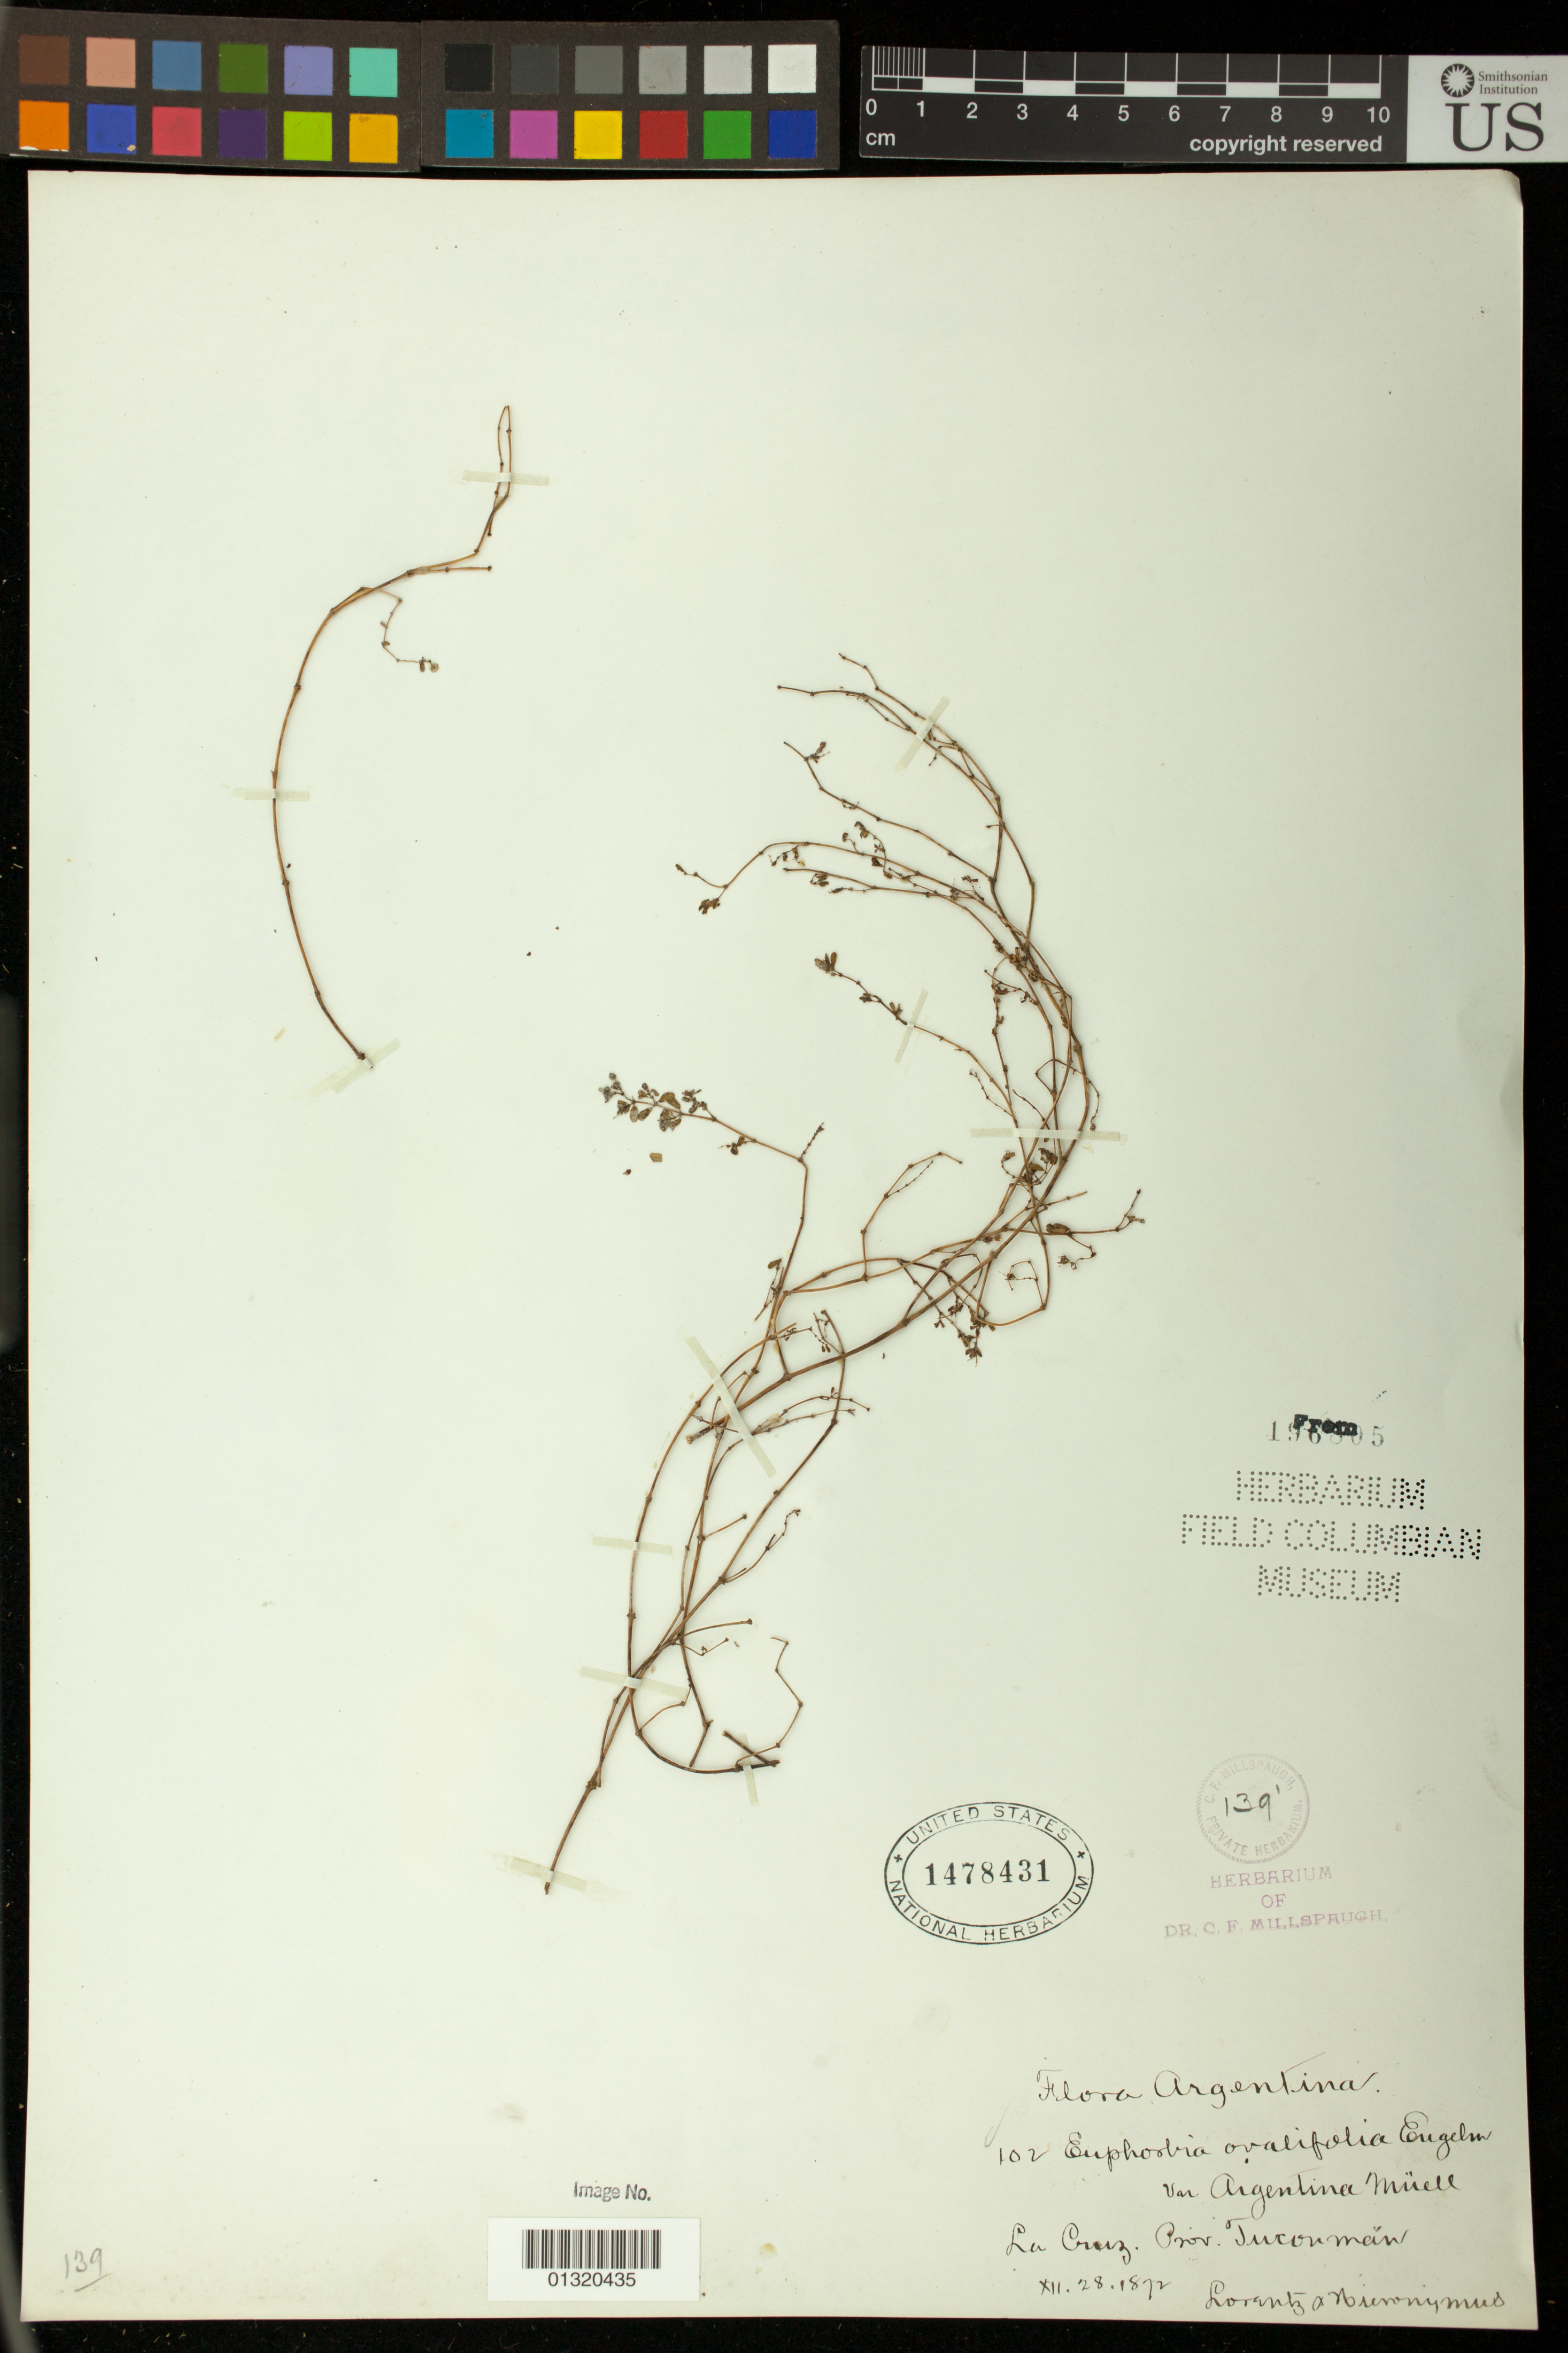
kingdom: Plantae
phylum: Tracheophyta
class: Magnoliopsida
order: Malpighiales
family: Euphorbiaceae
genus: Euphorbia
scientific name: Euphorbia klotzschii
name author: Oudejans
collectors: -. Lorentz & -. Hieronymus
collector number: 102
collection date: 1872-12-28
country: Argentina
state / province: Tucuman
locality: La Cruz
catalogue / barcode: US 1478431